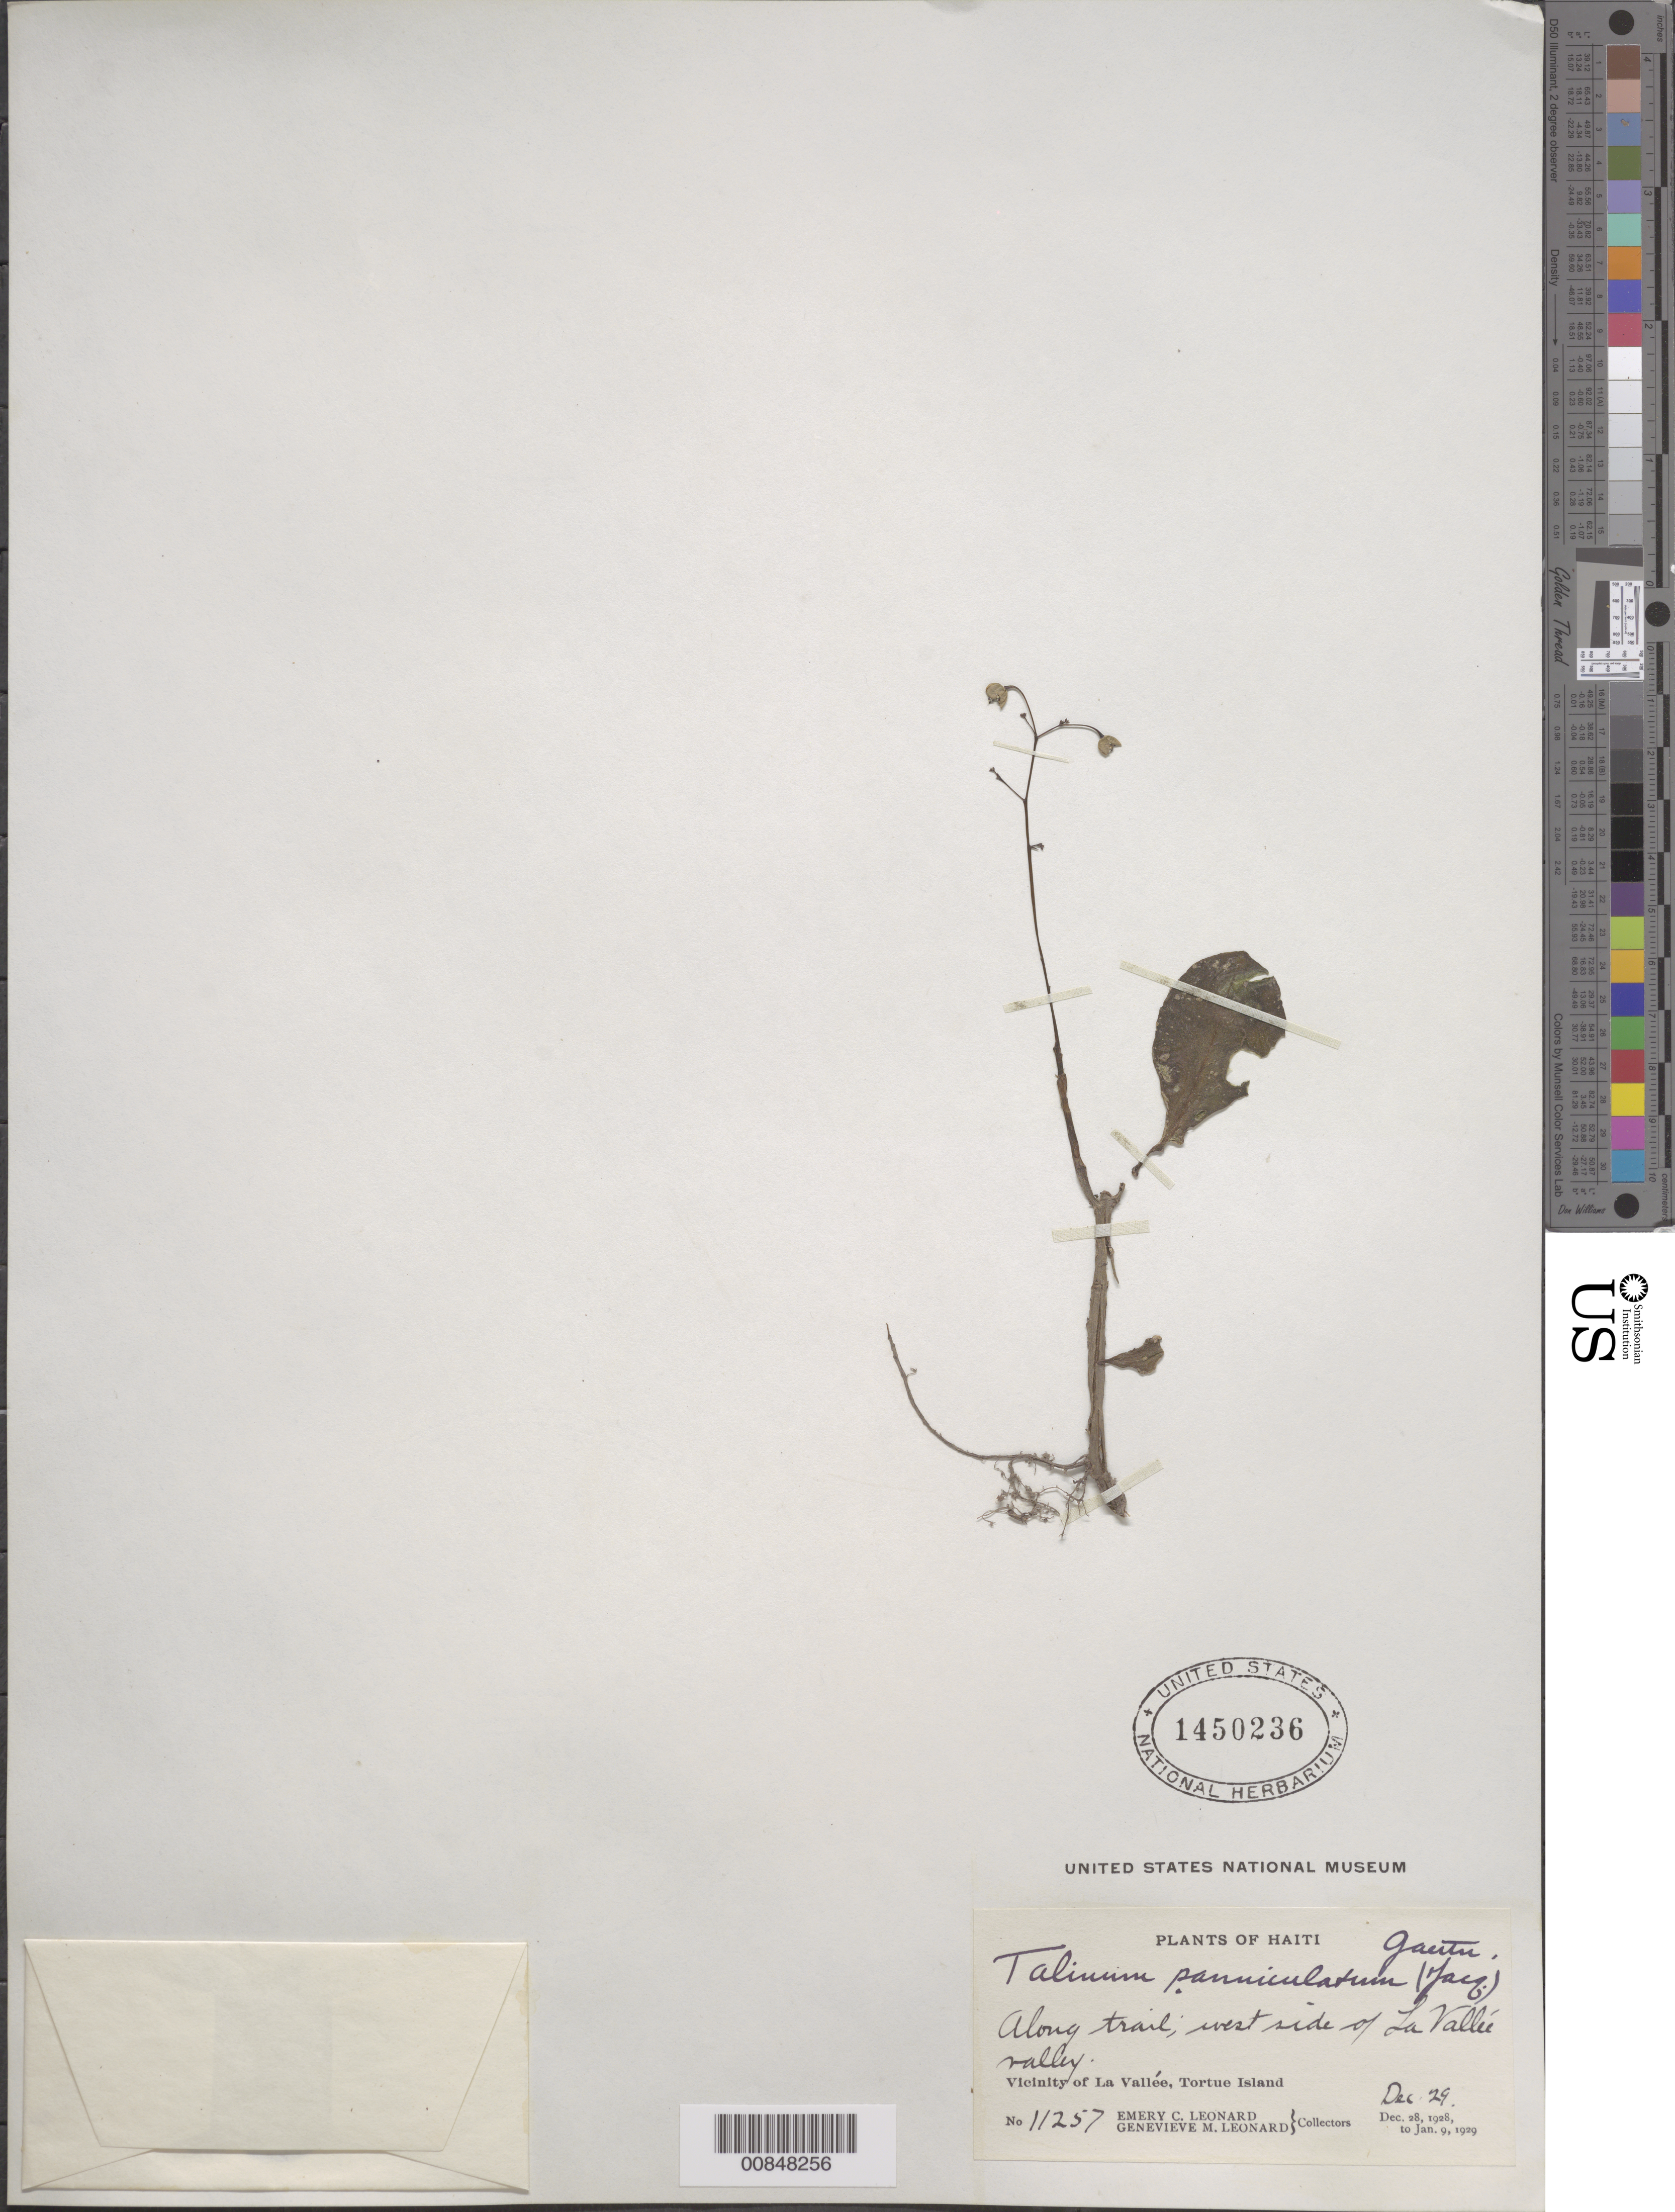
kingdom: Plantae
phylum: Tracheophyta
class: Magnoliopsida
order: Caryophyllales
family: Talinaceae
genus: Talinum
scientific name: Talinum paniculatum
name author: (Jacq.) Gaertn.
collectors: E. C. Leonard & G. M. Leonard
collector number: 11257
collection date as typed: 29 Dec 1928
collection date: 1928-12-29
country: Haiti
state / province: Nord-Óuest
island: Île de la Tortue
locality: Vicinity of La Vallée, Tortue Island. West side of la Vallée Valley.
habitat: Along trail.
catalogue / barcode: US 1450236